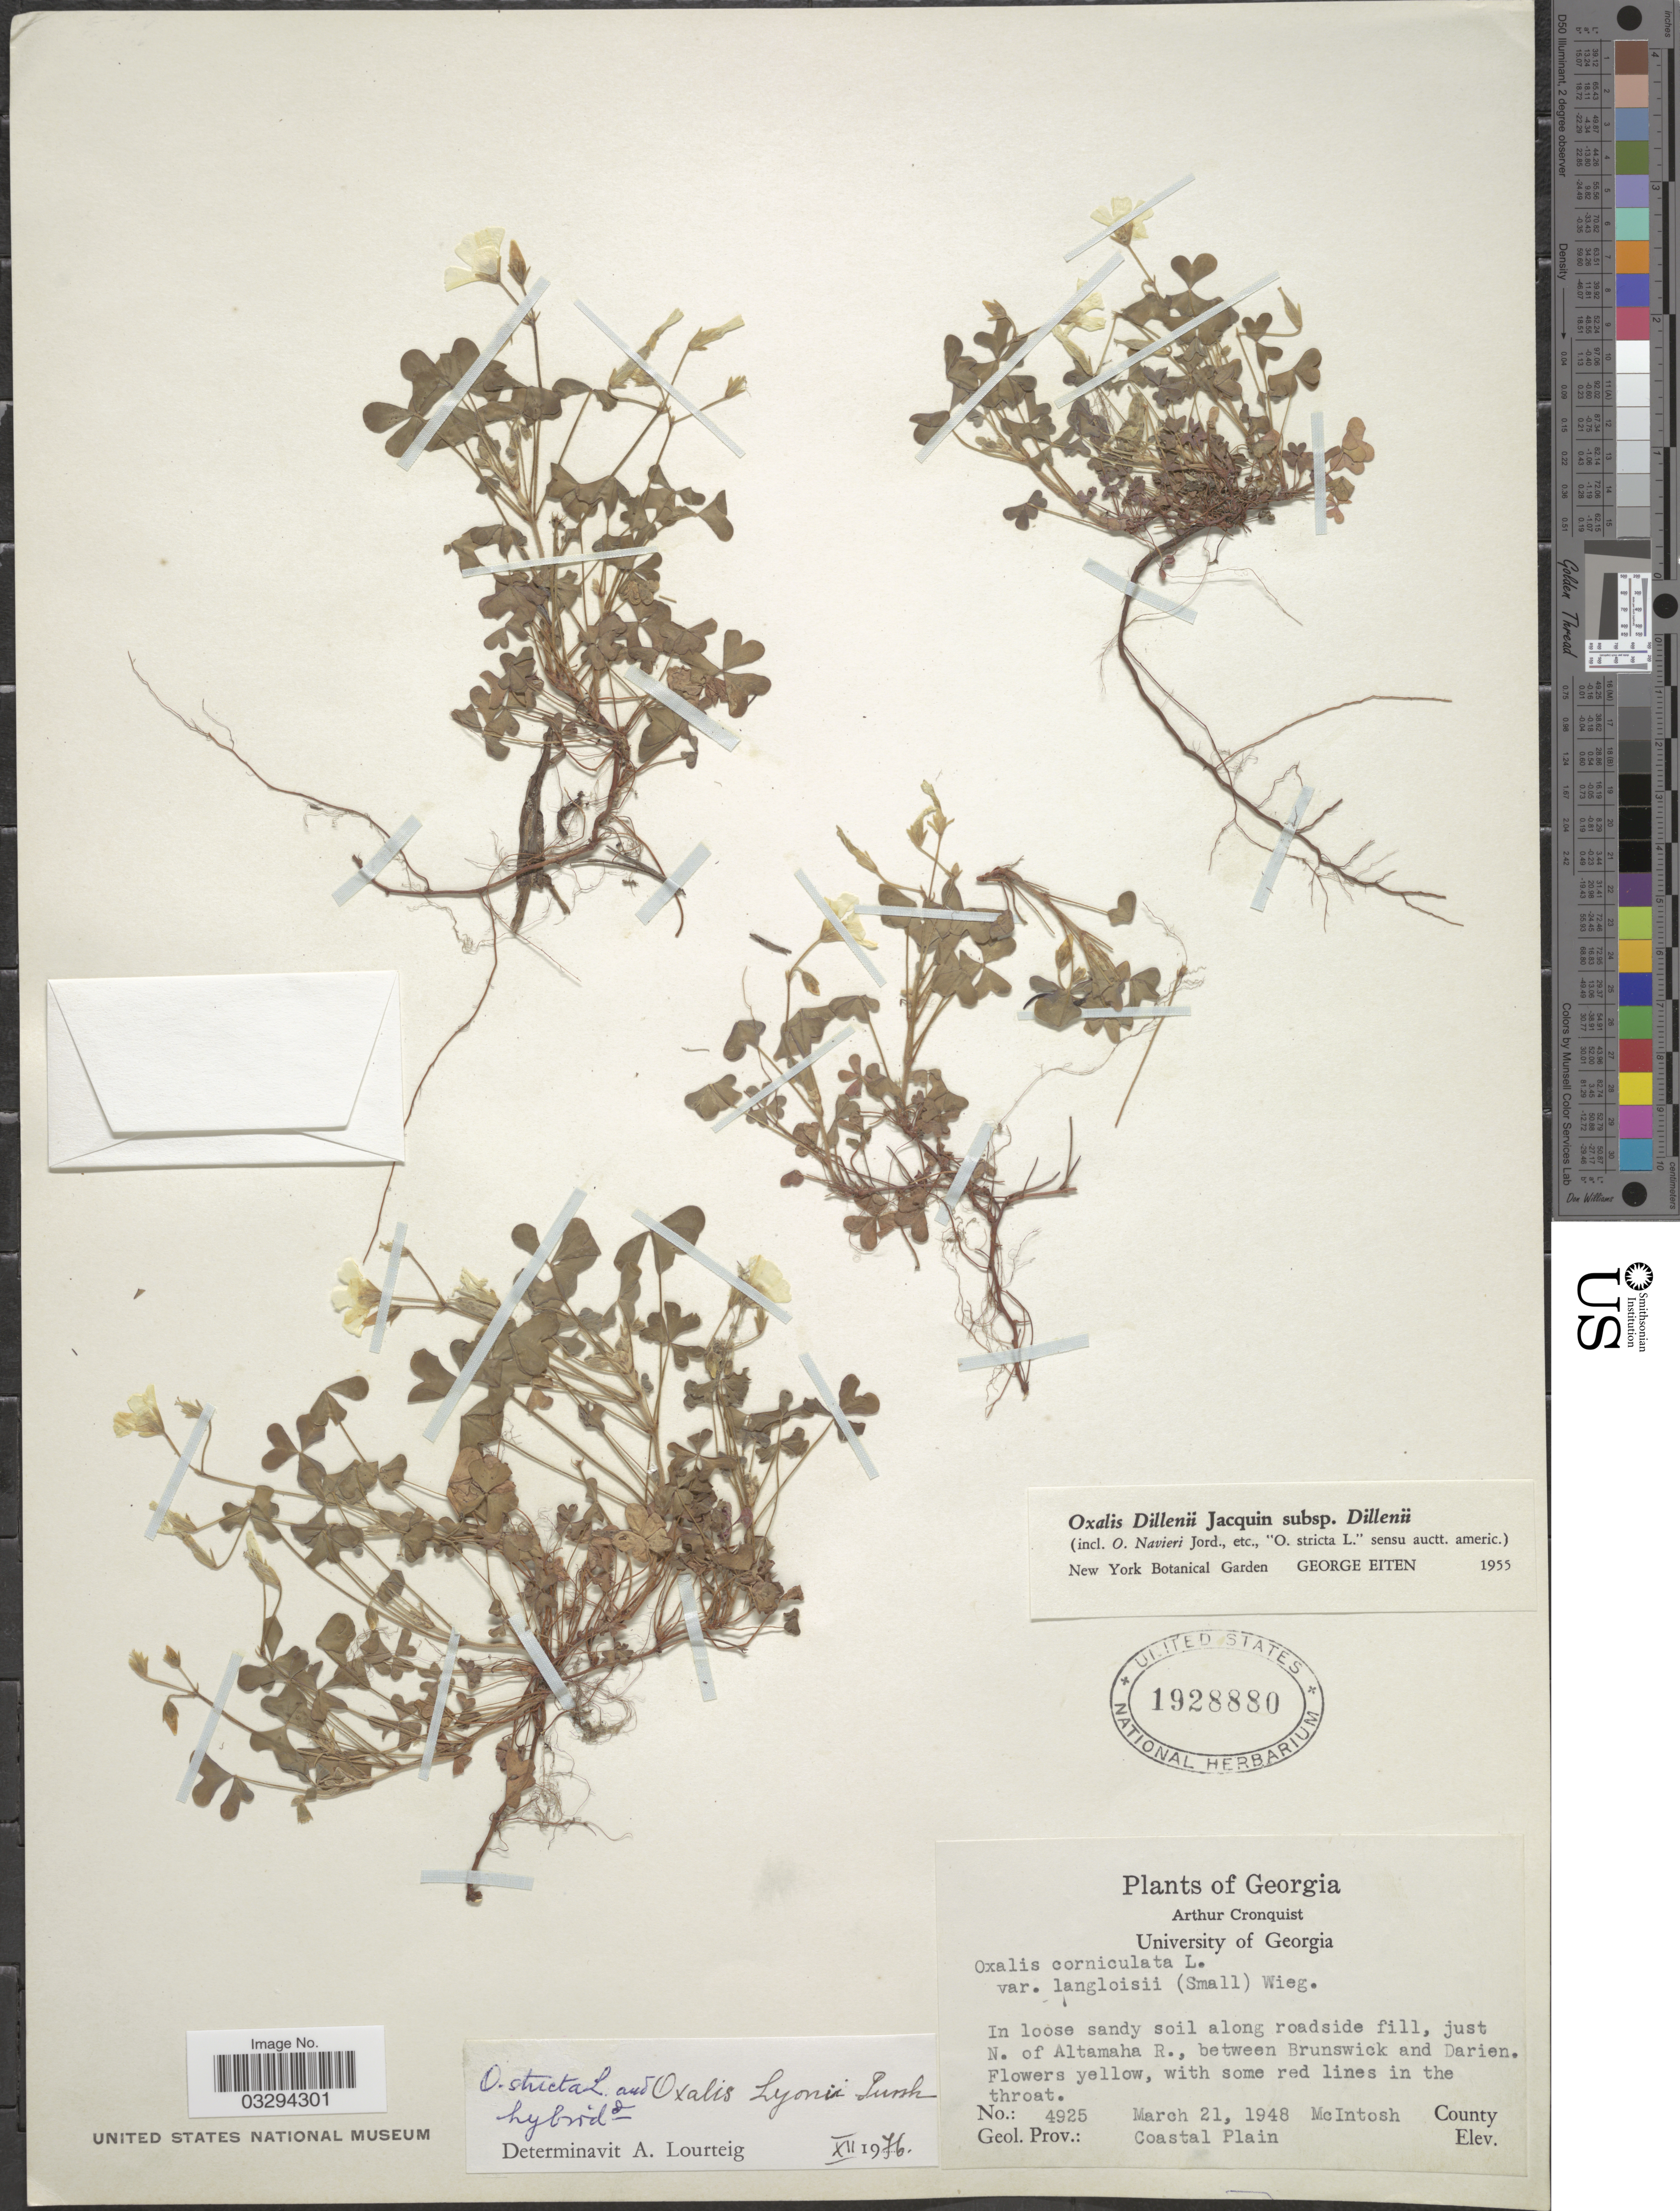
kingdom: Plantae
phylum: Tracheophyta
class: Magnoliopsida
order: Oxalidales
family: Oxalidaceae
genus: Oxalis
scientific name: Oxalis lyonii x O. stricta L.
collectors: A. J. Cronquist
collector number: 4925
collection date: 1948-03-21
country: United States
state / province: Georgia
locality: In loose sandy soil along roadside fill, just N. of Altamaha R., between Brunswick and Darien. McIntosh County. Geol. Prov.: Coastal Plain.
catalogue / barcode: US 1928880